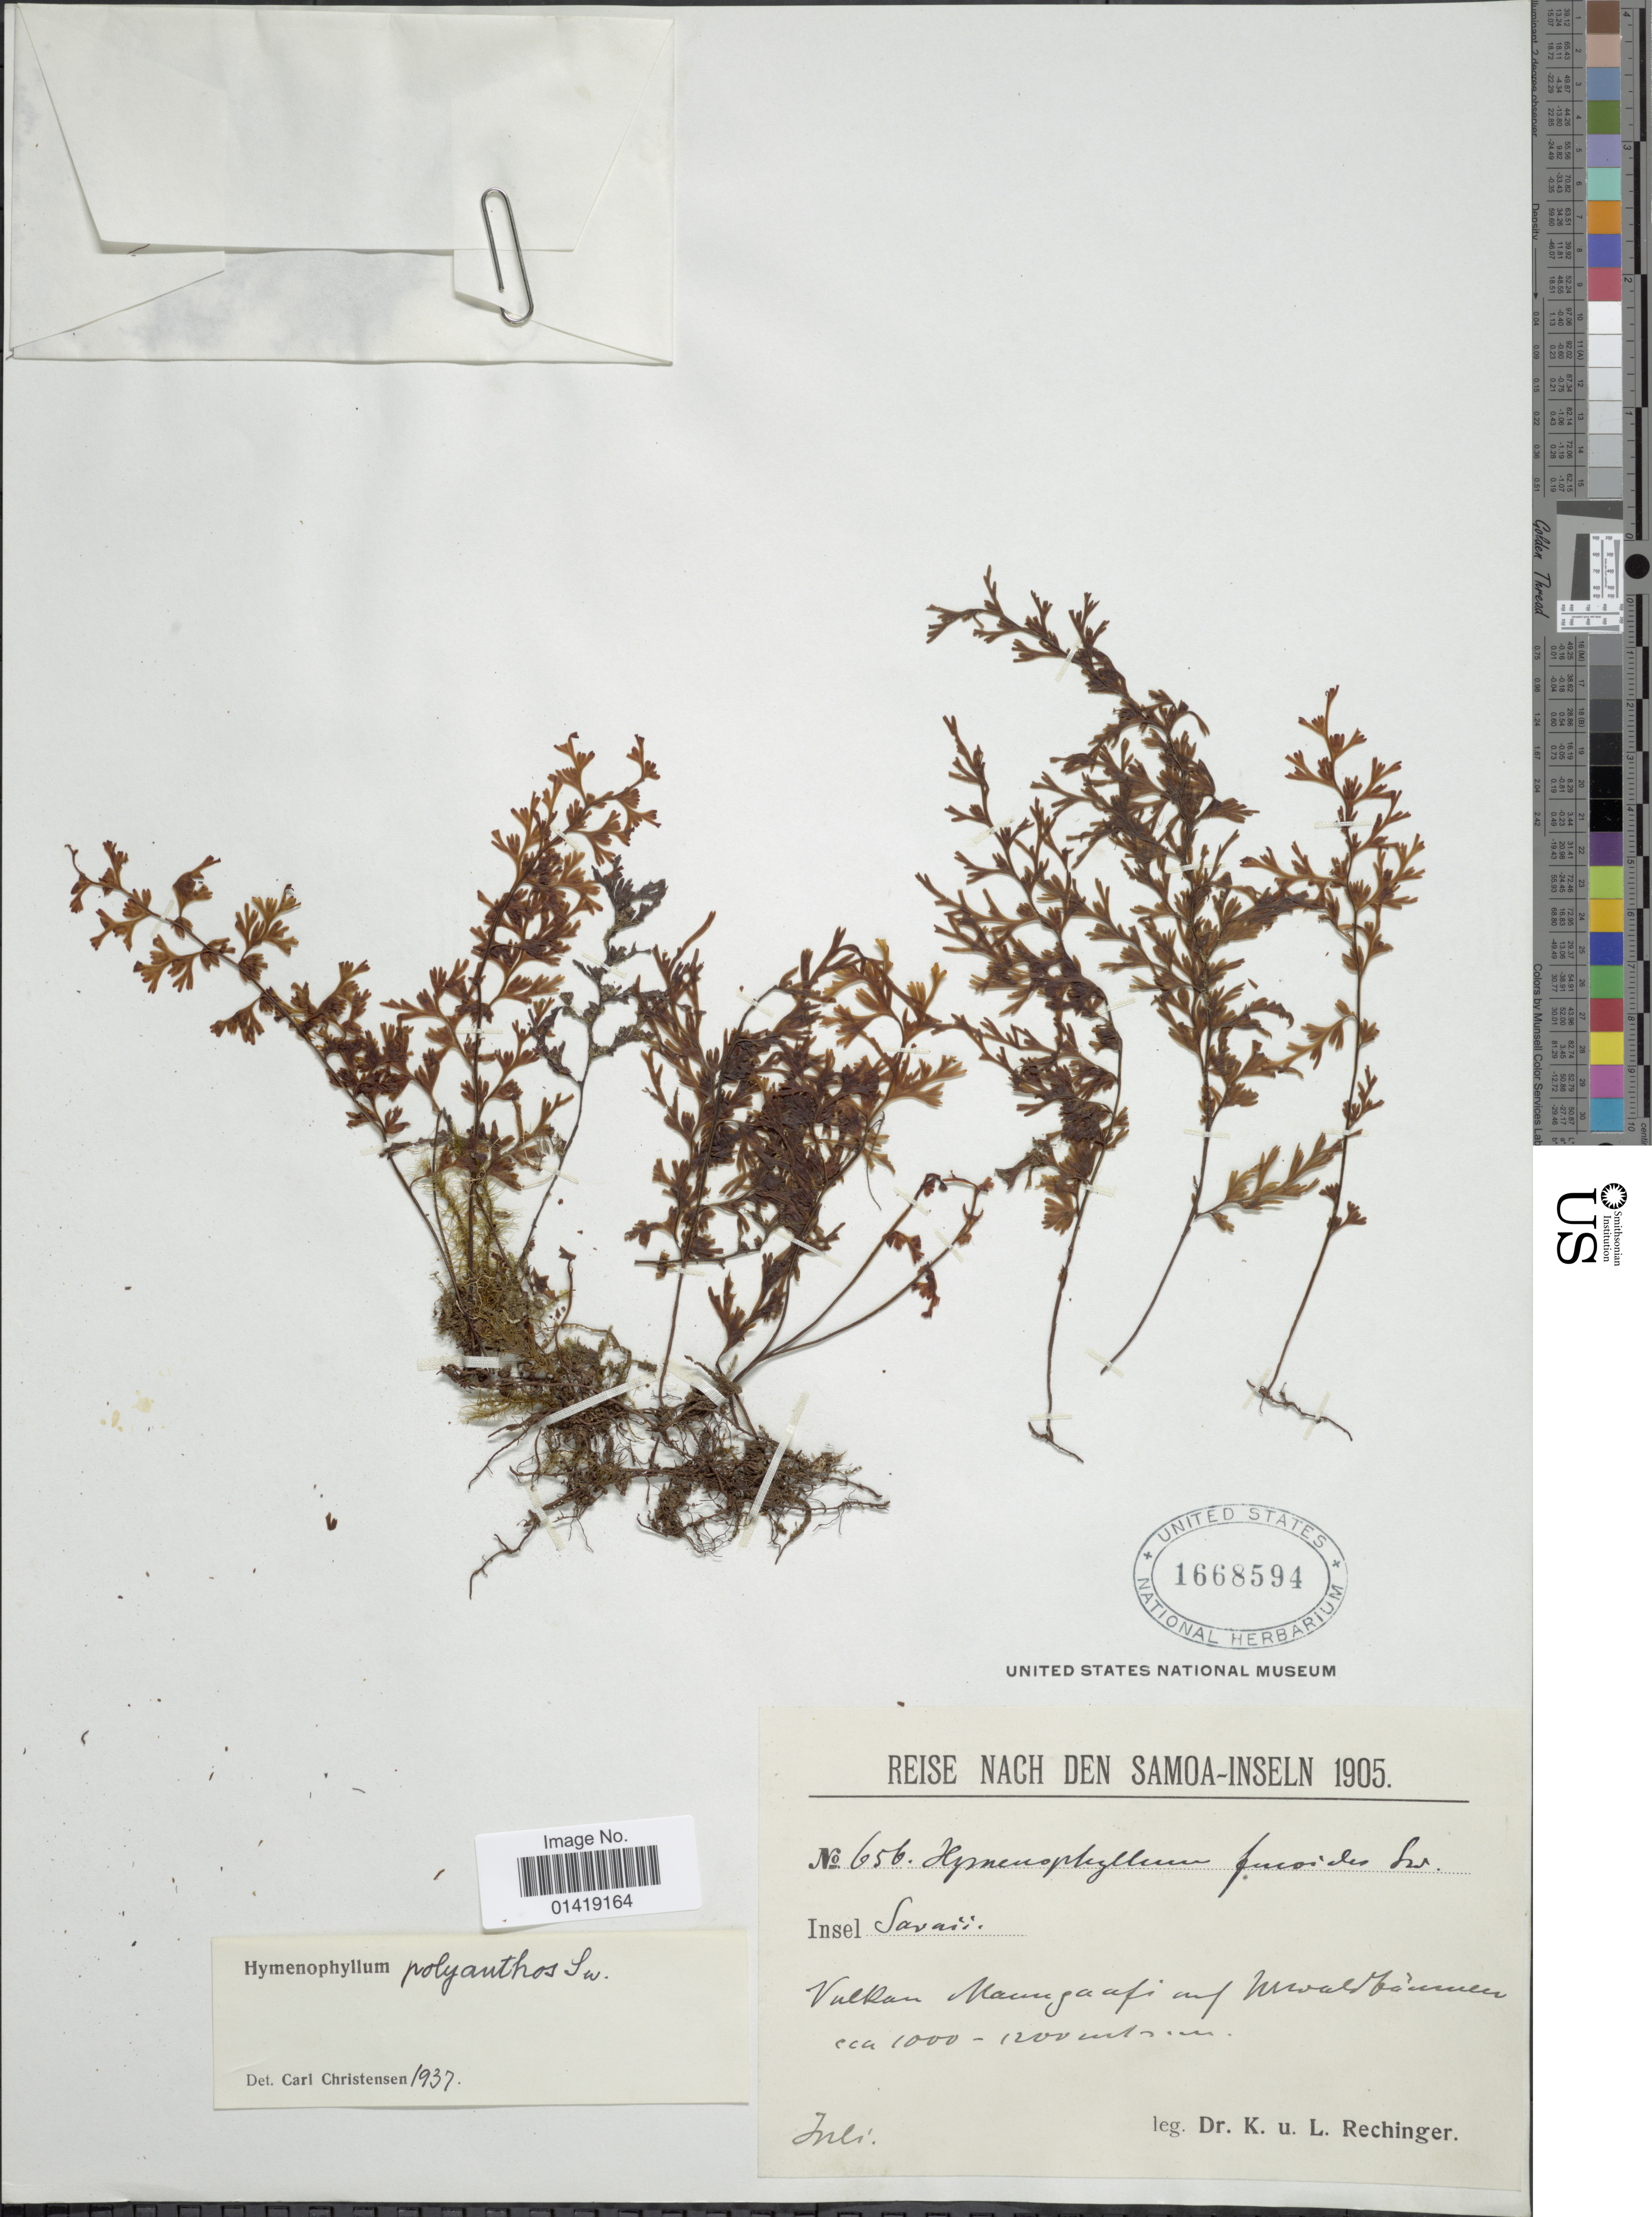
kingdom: Plantae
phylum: Tracheophyta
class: Polypodiopsida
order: Hymenophyllales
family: Hymenophyllaceae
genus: Hymenophyllum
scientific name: Hymenophyllum polyanthos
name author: (Sw.) Sw.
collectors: K. Rechinger & L. Rechinger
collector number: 656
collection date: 1905-07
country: Samoa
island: Savai'i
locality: Insel Savaii vulkan Namgaafi auf Mwald baumen [interpreted]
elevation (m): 1000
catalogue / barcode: US 1668594